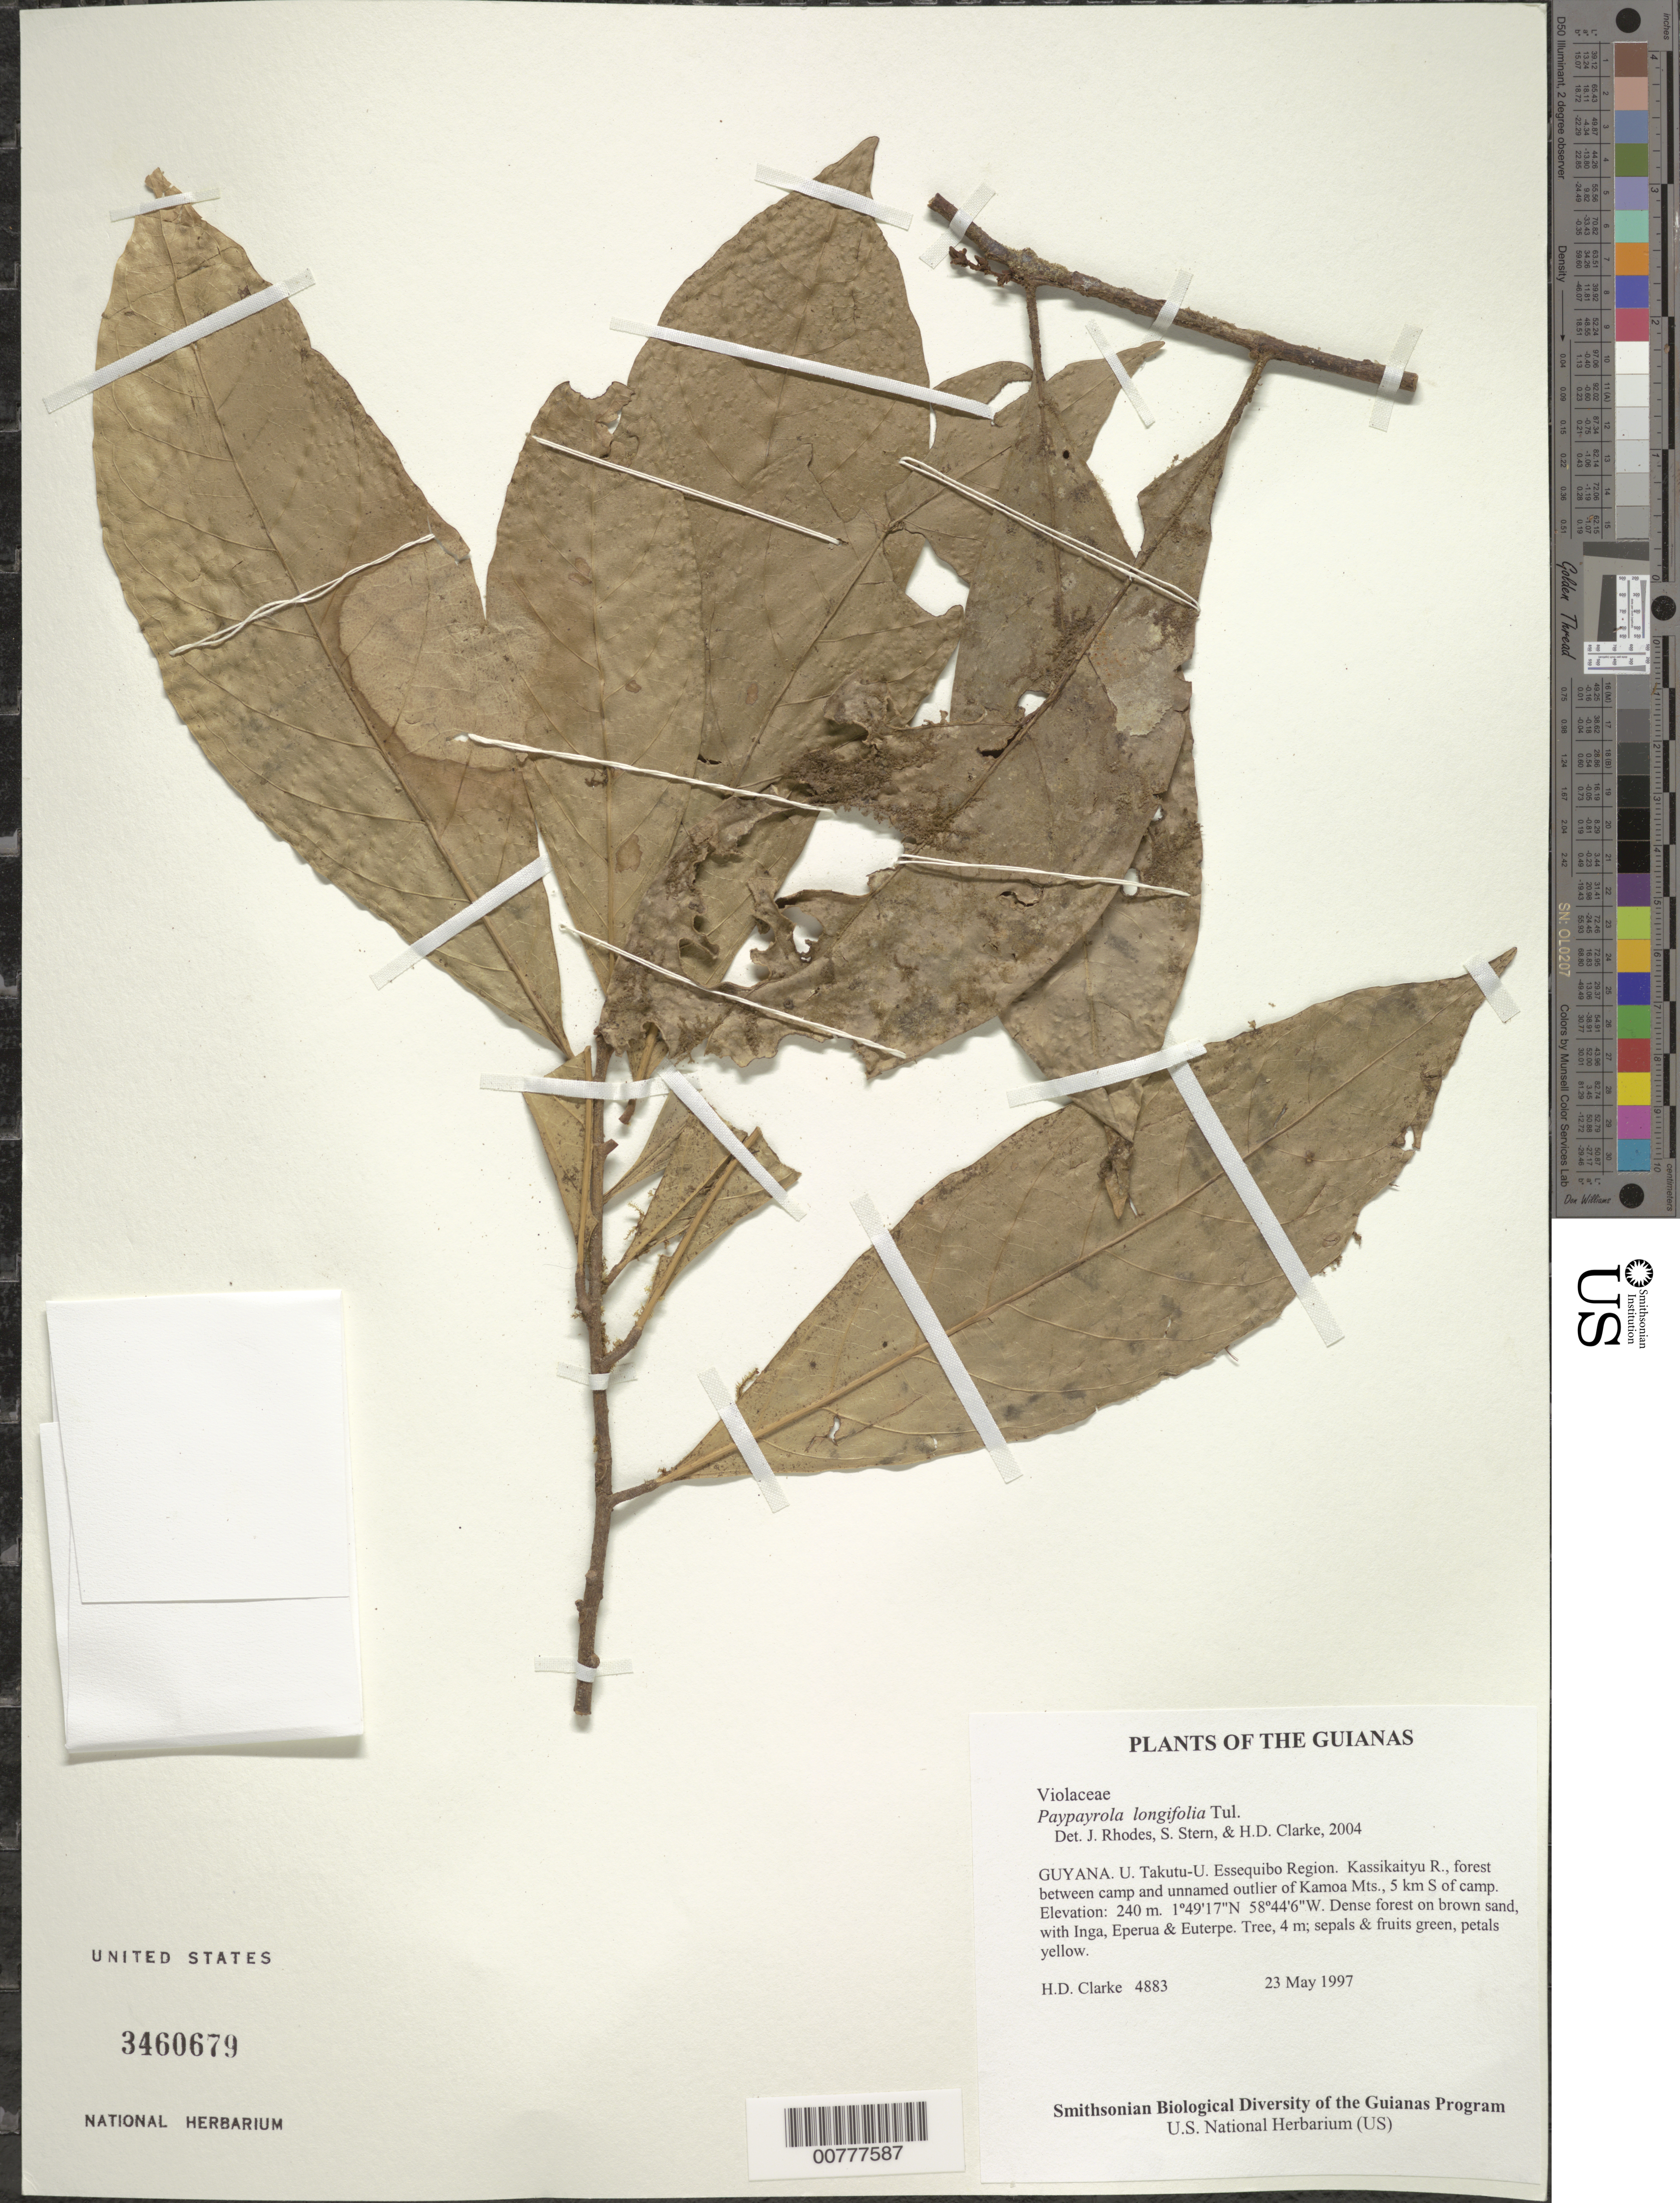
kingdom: Plantae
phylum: Tracheophyta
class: Magnoliopsida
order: Malpighiales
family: Violaceae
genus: Paypayrola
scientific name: Paypayrola longifolia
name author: Tul.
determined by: Clarke, H. D.; Rhodes, J.; Stern, S. R.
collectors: H. D. Clarke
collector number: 4883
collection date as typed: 23 May 1997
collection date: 1997-05-23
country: Guyana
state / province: U. Takutu-U. Essequibo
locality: Kassikaityu R., forest between camp and unnamed outlier of Kamoa Mts., 5 km S of camp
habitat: Dense forest on brown sand, with Inga, Eperua & Euterpe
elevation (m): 240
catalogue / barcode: US 3460679